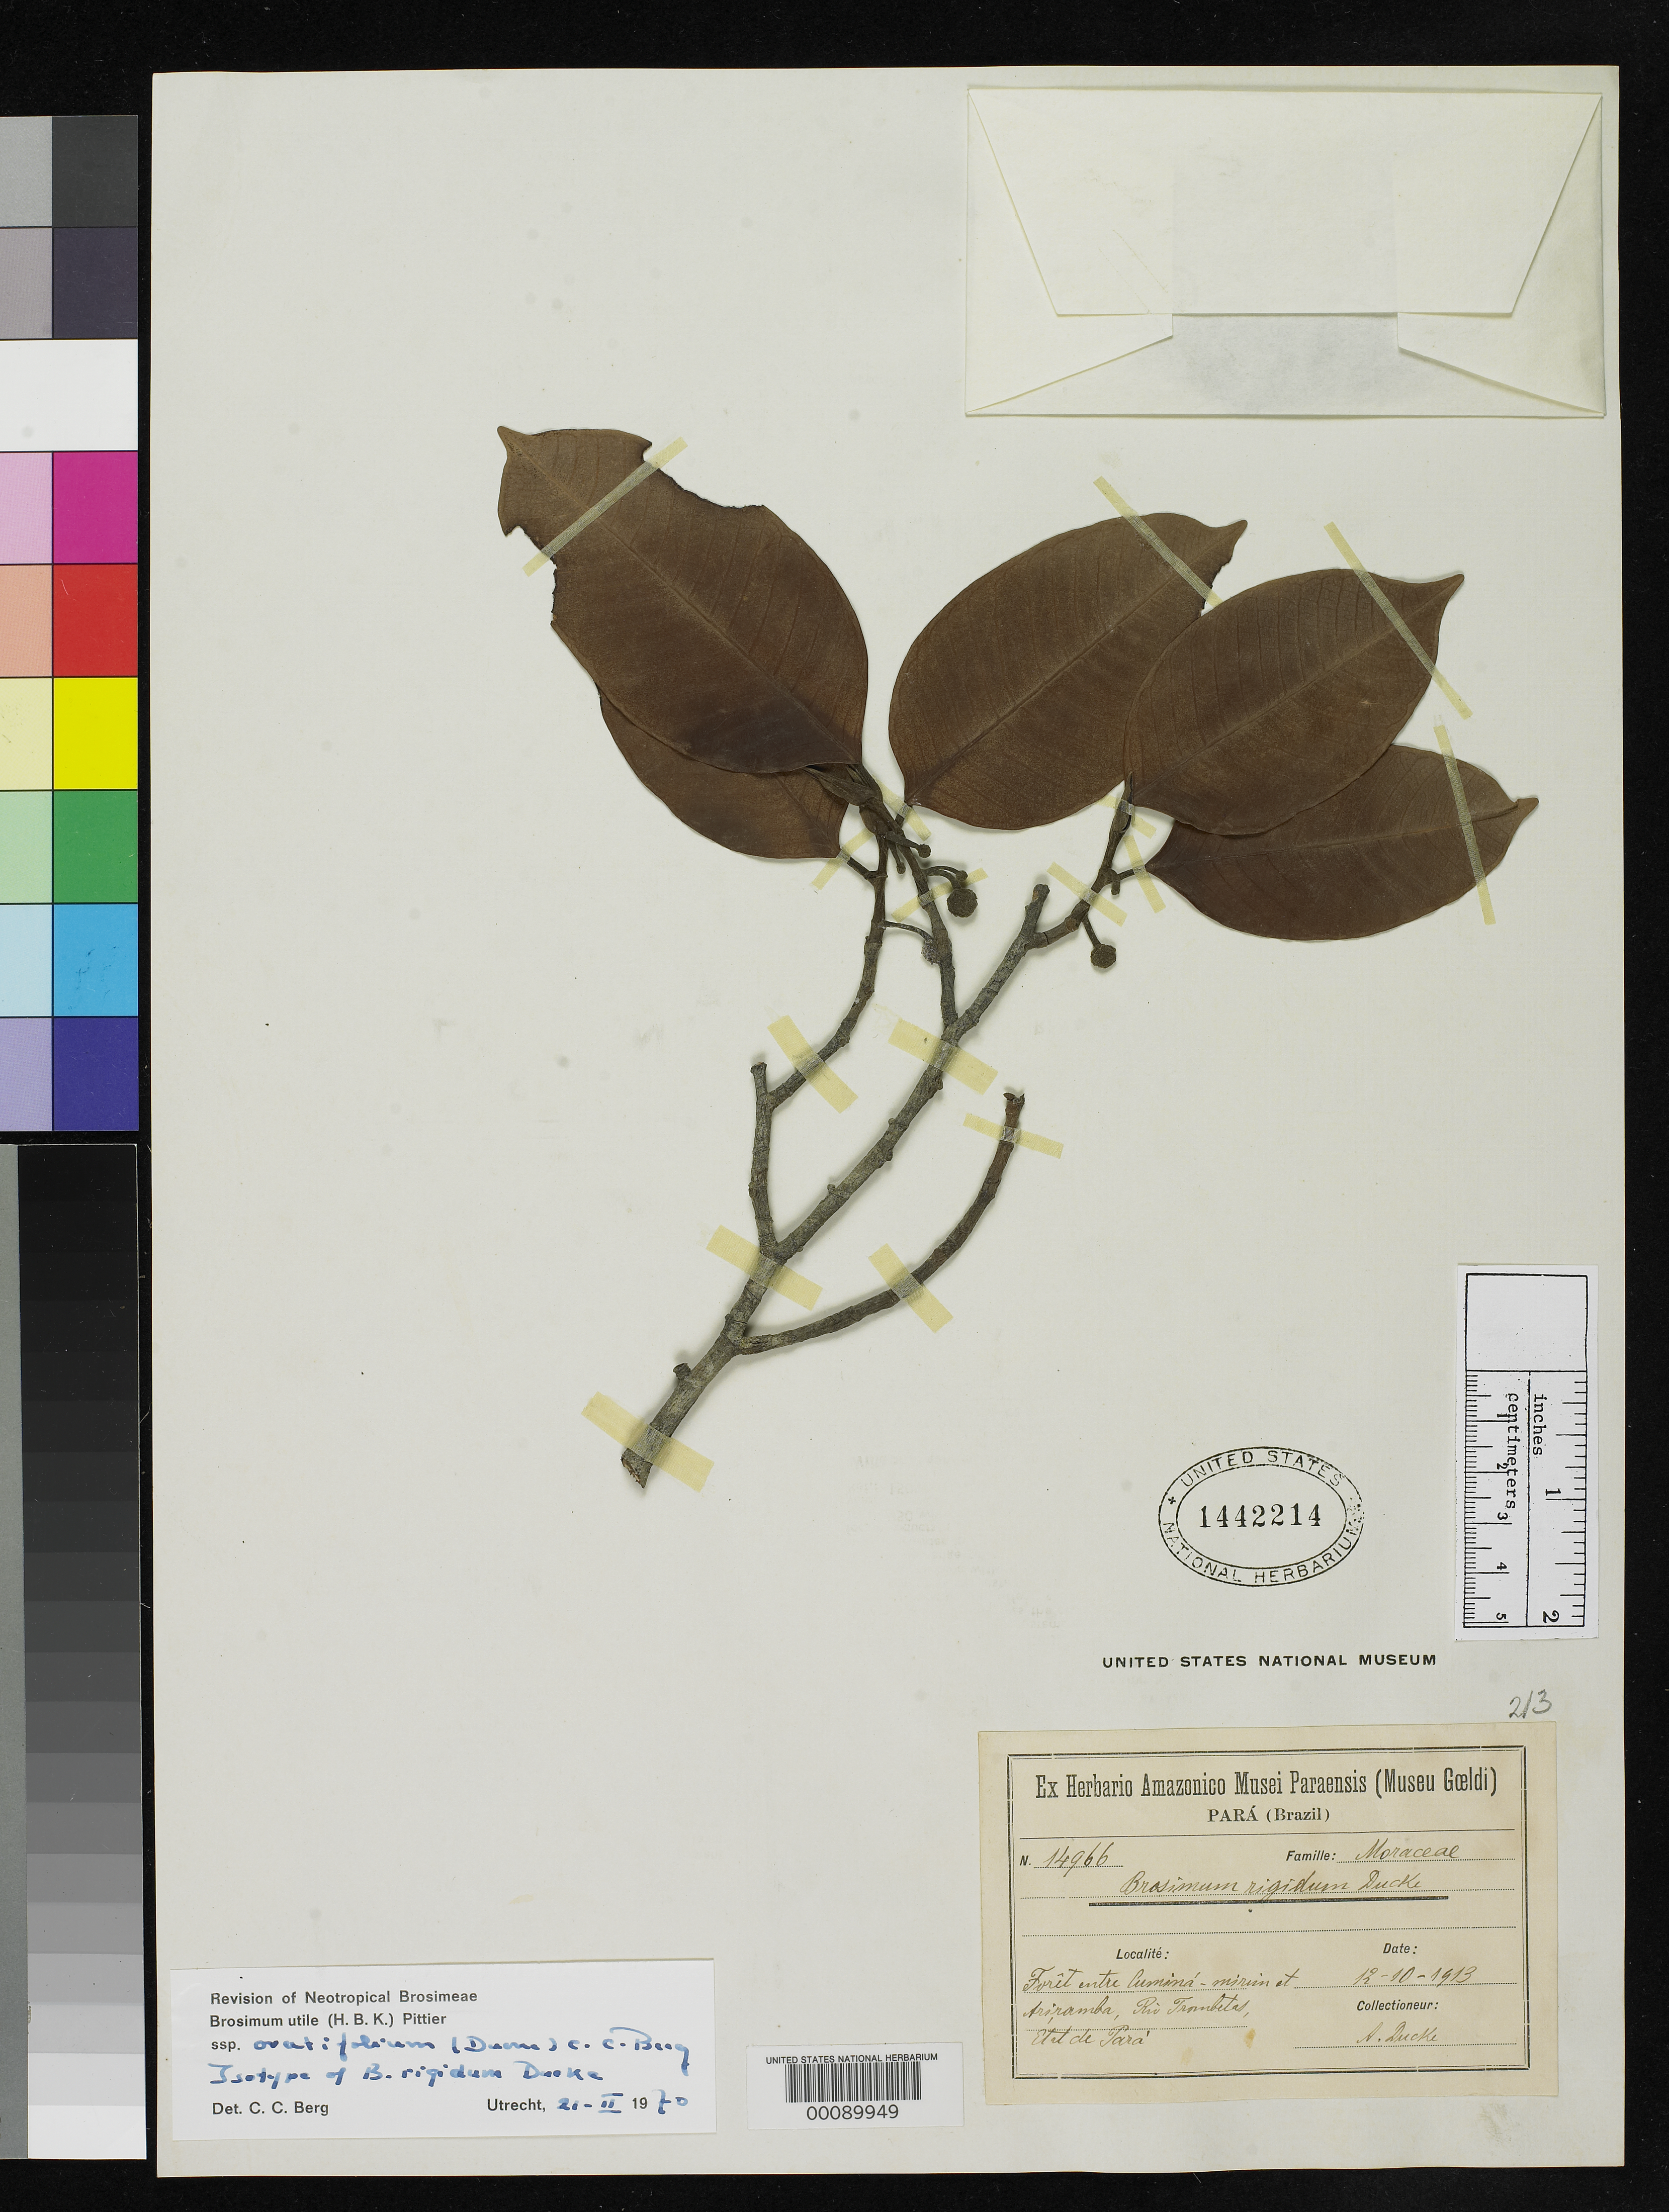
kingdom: Plantae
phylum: Tracheophyta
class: Magnoliopsida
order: Rosales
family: Moraceae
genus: Brosimum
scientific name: Brosimum rigidum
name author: Ducke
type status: Isotype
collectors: A. Ducke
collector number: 14966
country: Brazil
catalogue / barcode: US 1442214